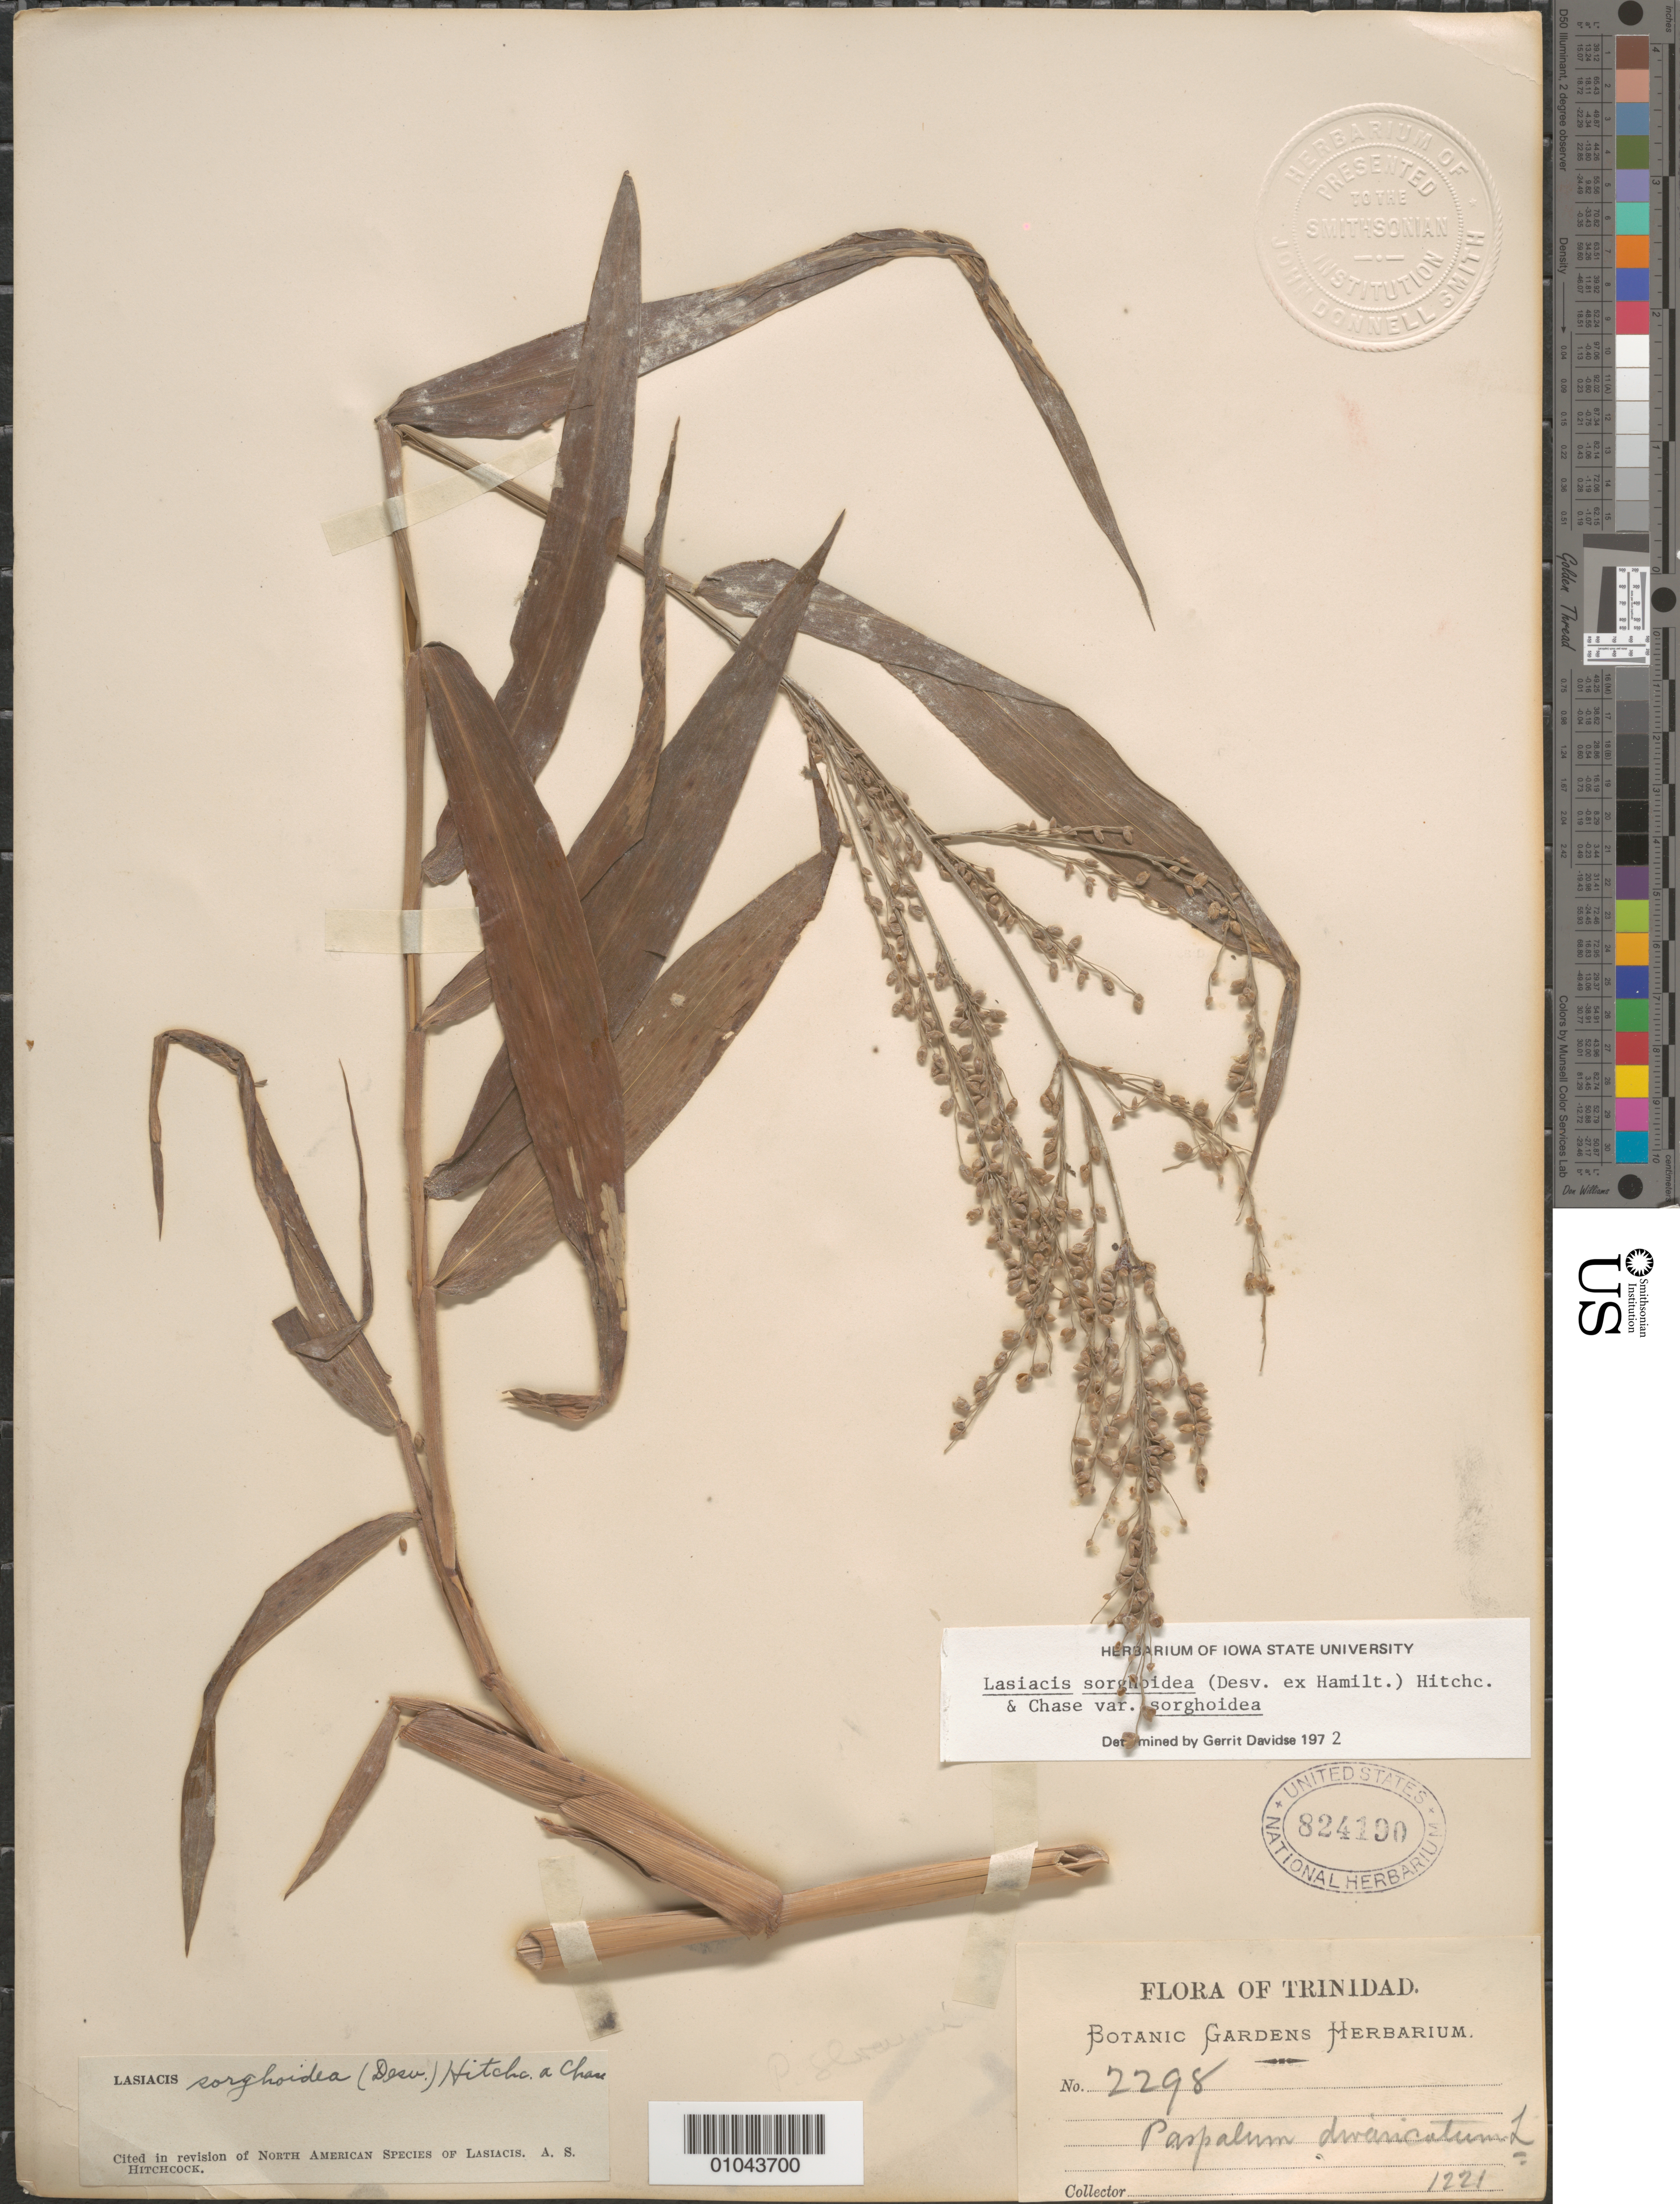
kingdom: Plantae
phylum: Tracheophyta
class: Liliopsida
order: Poales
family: Poaceae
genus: Lasiacis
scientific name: Lasiacis sorghoidea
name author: (Desv. ex Ham.) Hitchc. & Chase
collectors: Botanic Gardens Herbarium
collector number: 2298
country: Trinidad and Tobago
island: Trinidad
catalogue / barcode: US 824190